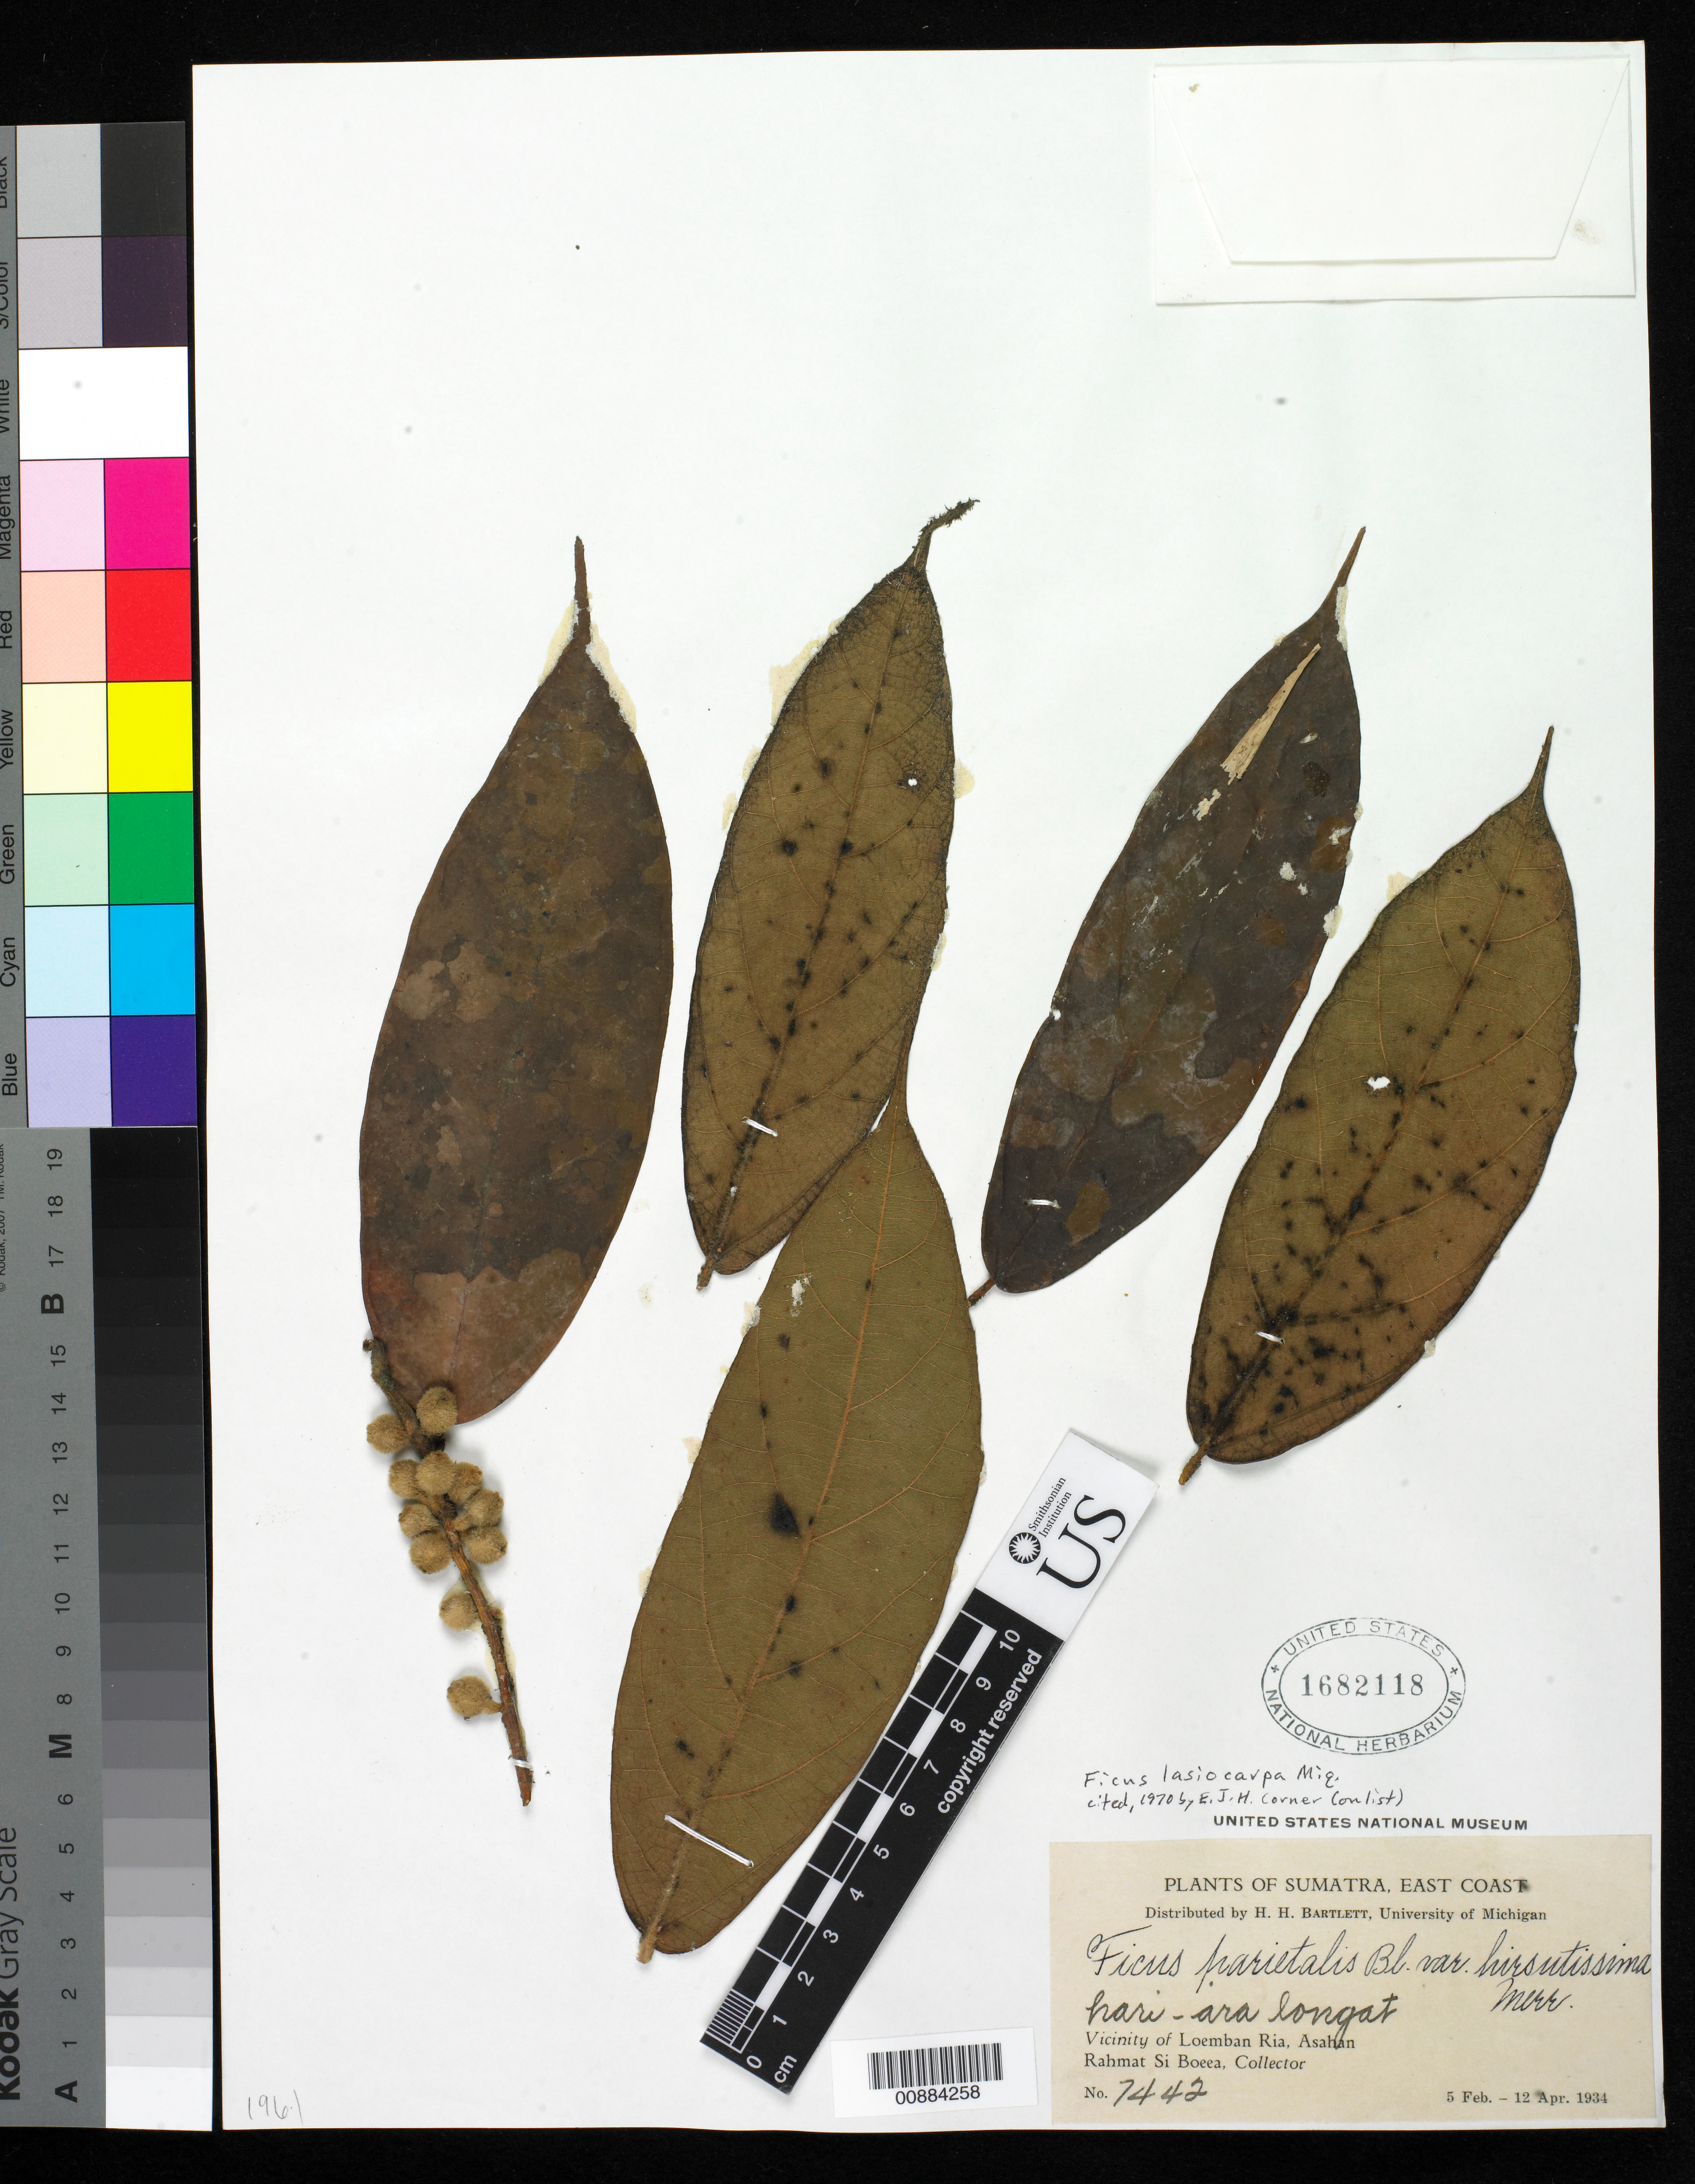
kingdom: Plantae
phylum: Tracheophyta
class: Magnoliopsida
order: Rosales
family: Moraceae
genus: Ficus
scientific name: Ficus lasiocarpa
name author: Miq.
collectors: Rahmat Si Boeea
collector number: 7442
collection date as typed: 05 Feb 1934 to 12 Apr 1934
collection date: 1934-02-05/1934-04-12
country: Indonesia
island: Sumatra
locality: E Coast, vicinity of Loemban Ria, Asahan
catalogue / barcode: US 1682118